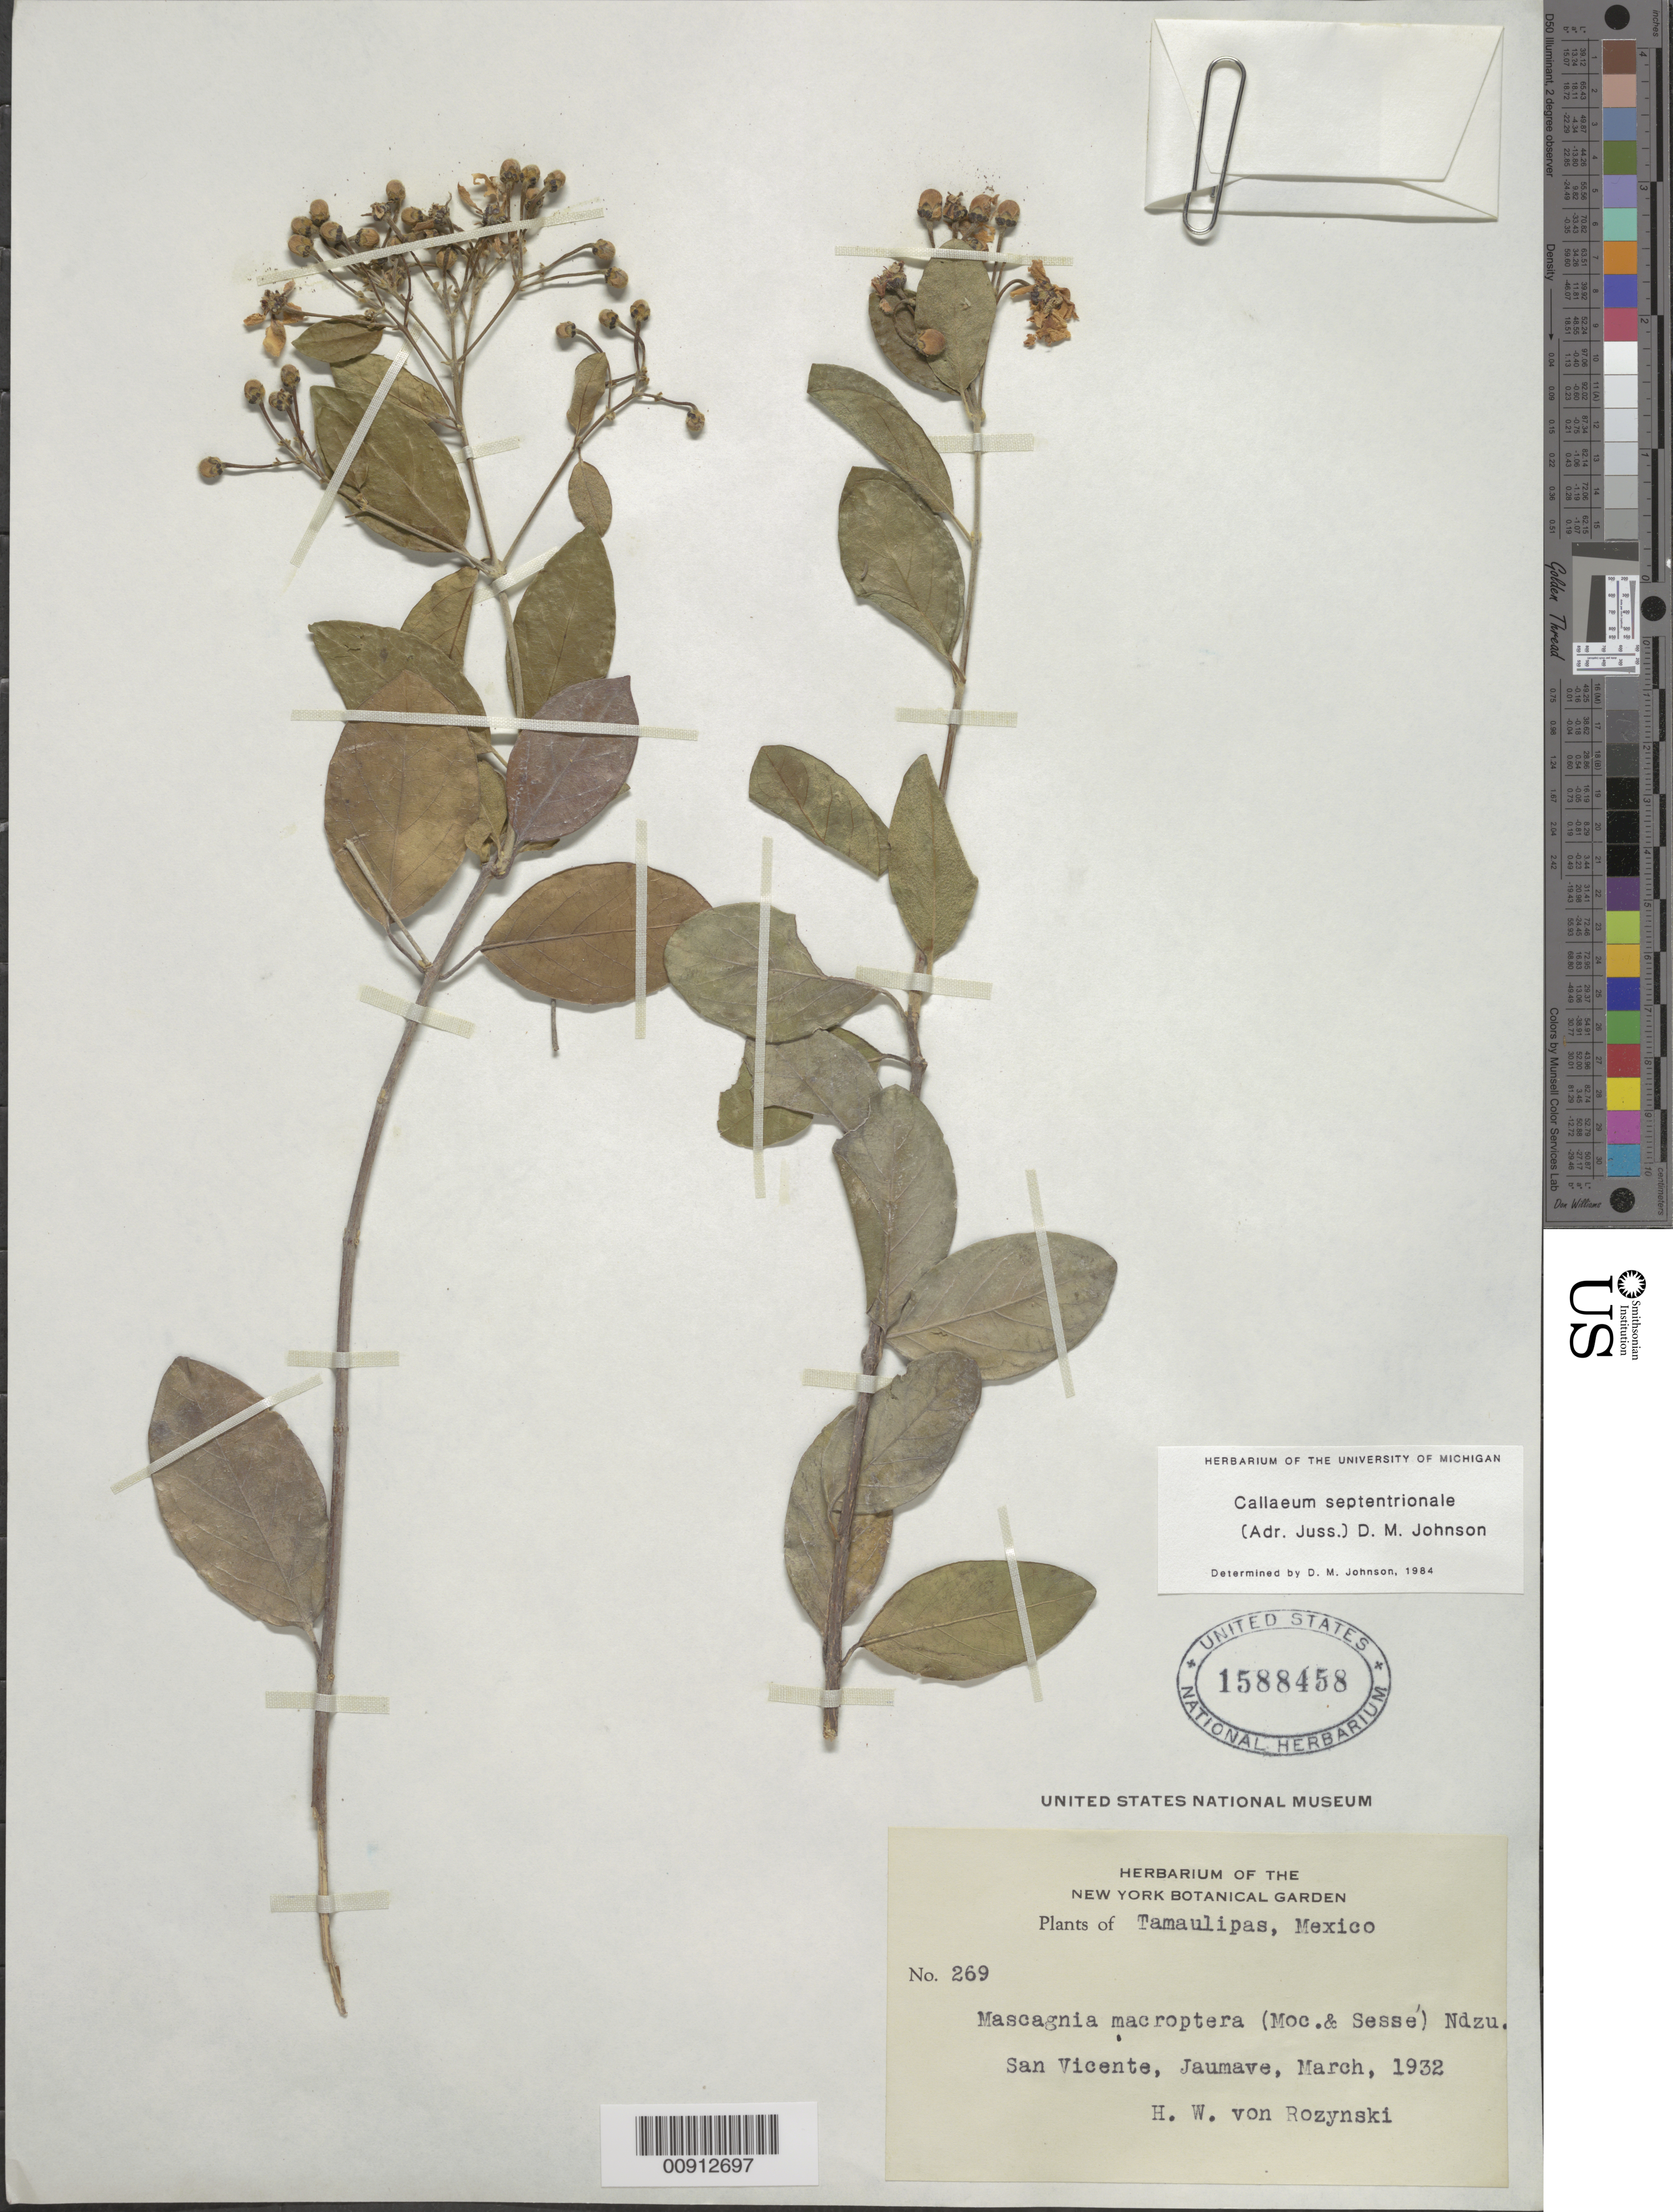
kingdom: Plantae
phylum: Tracheophyta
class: Magnoliopsida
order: Malpighiales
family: Malpighiaceae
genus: Callaeum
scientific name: Callaeum septentrionale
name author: (A. Juss.) D.M. Johnson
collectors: Rozynski, H. W. von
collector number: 269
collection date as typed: Mar 1932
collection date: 1932-03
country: Mexico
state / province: Tamaulipas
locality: San Vicente, Jaumave, Tamaulipas.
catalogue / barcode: US 1588458